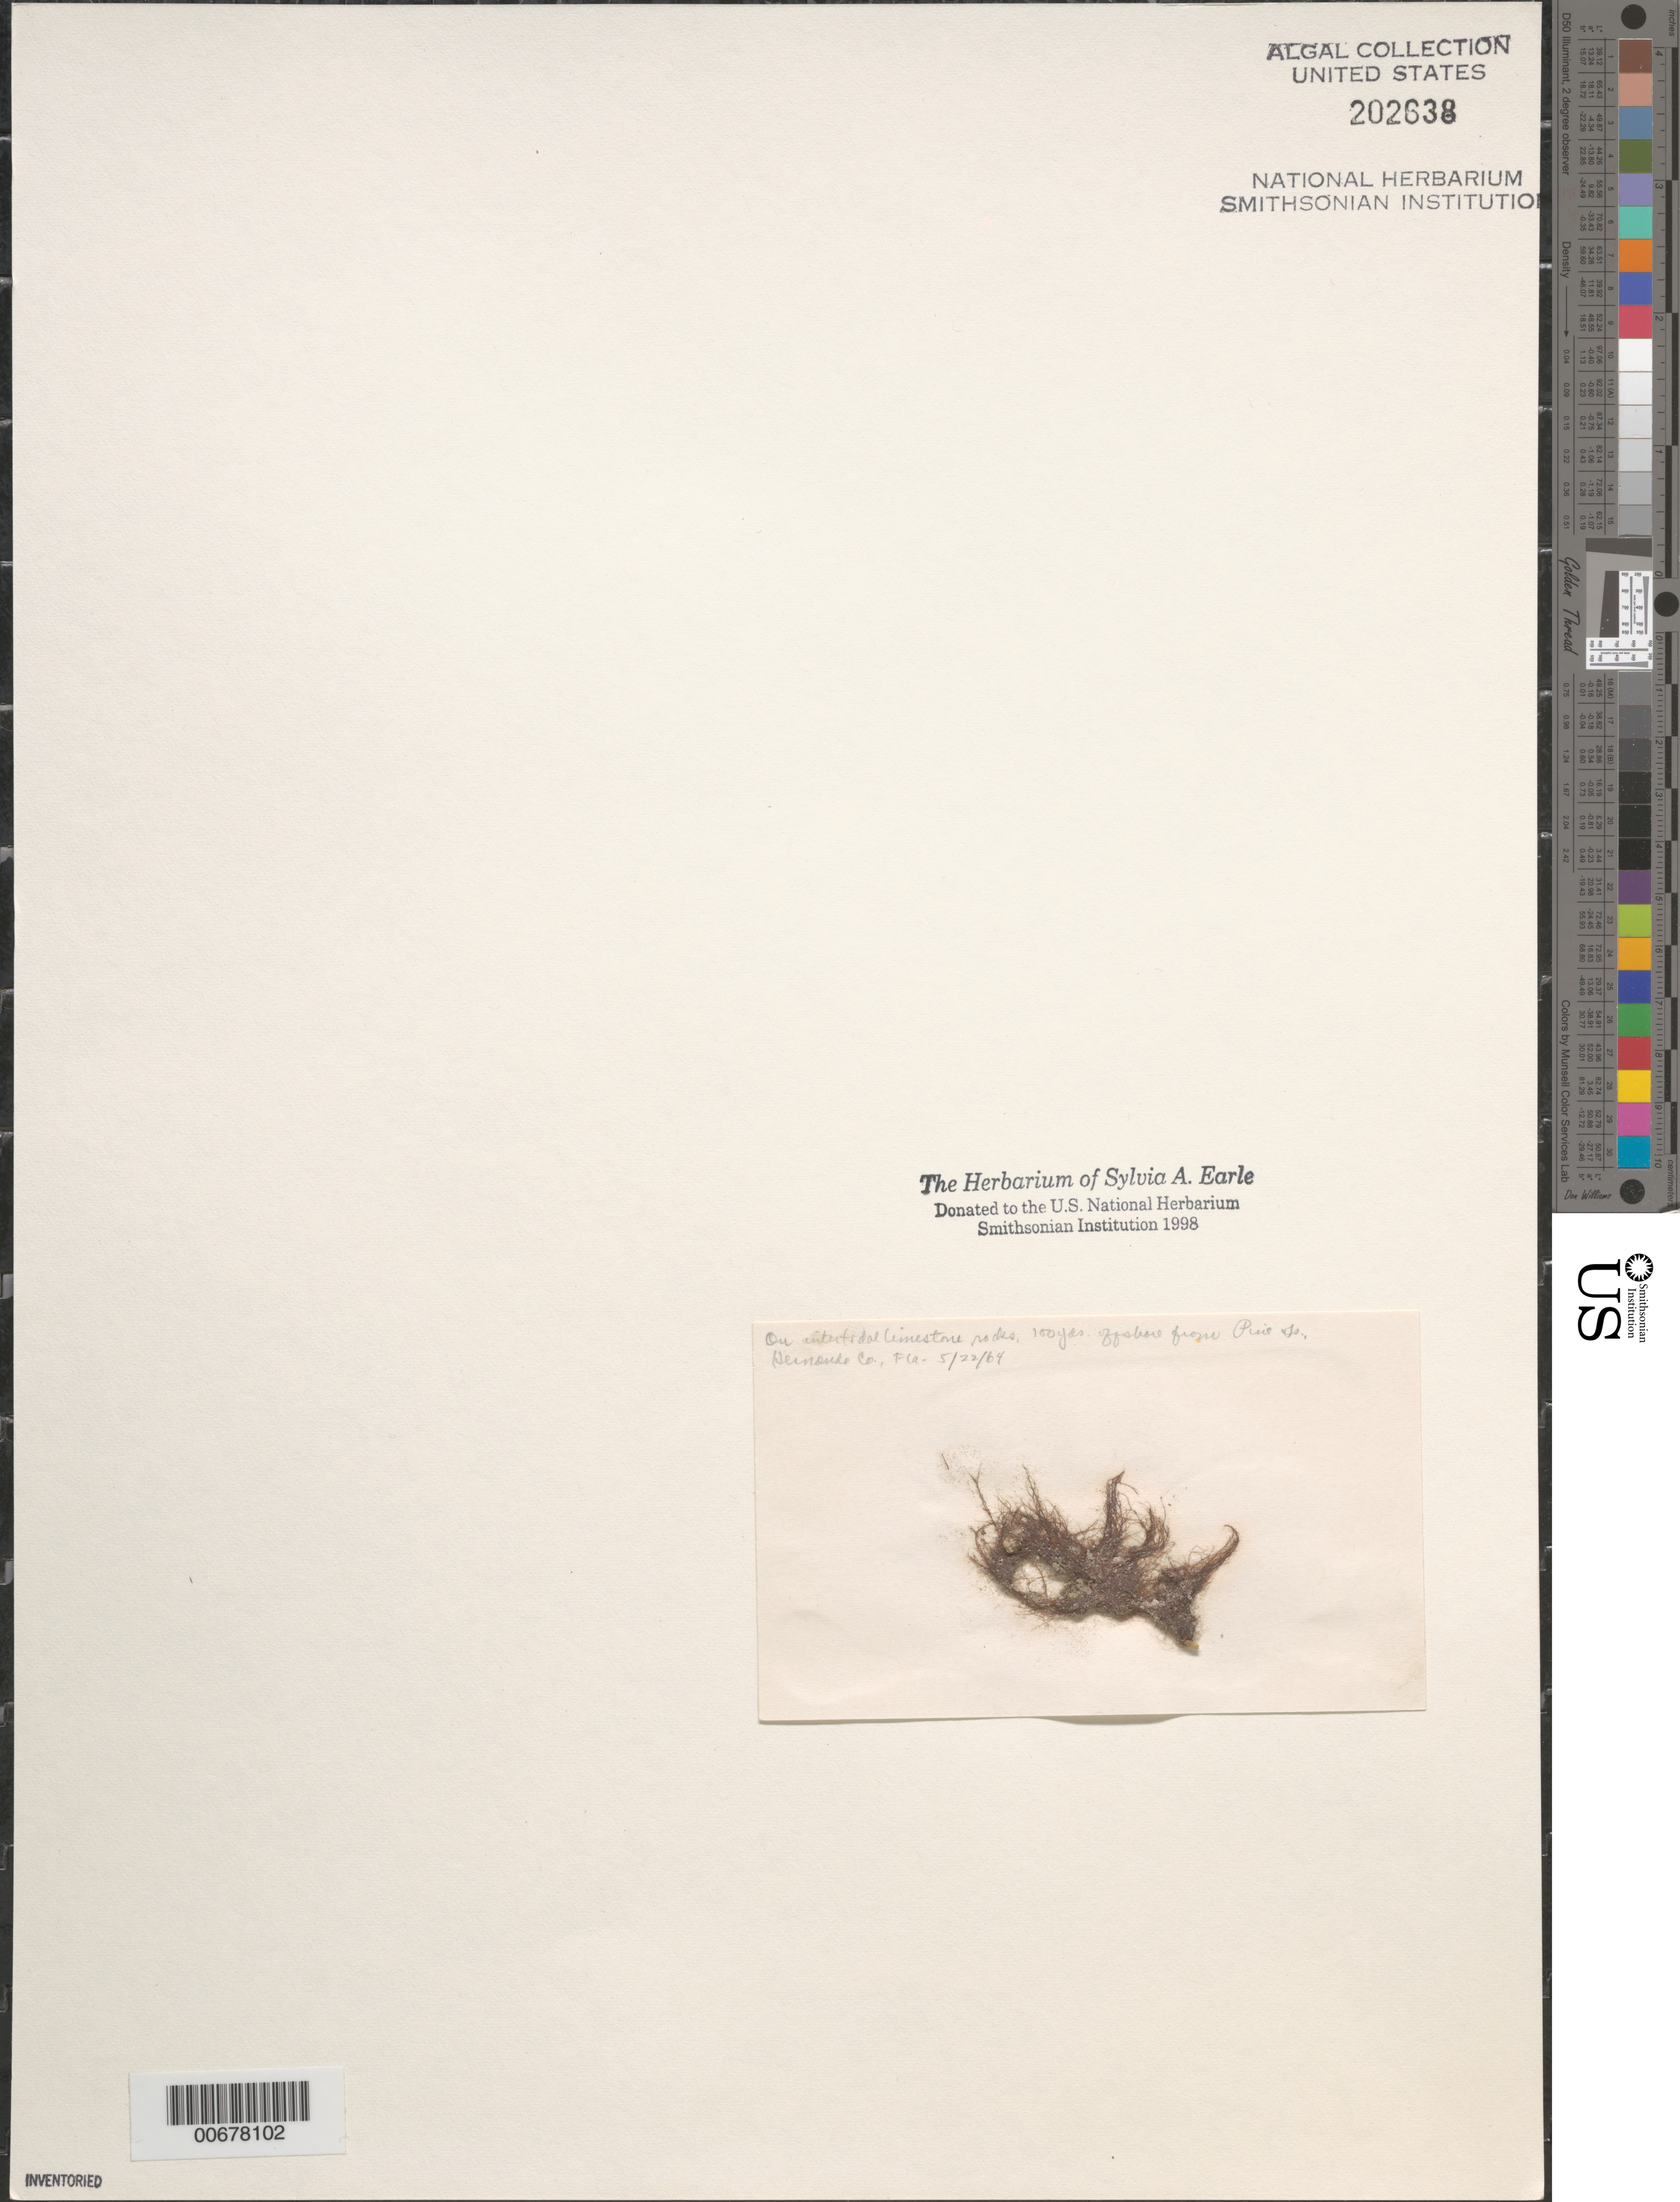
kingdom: Plantae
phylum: Rhodophyta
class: Florideophyceae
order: Ceramiales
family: Rhodomelaceae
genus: Polysiphonia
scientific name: Polysiphonia sp.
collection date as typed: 22 May 1964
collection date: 1964-05-22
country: United States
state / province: Florida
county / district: Hernando County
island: Pine Island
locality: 100 yards off Pine Island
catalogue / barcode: US 202638